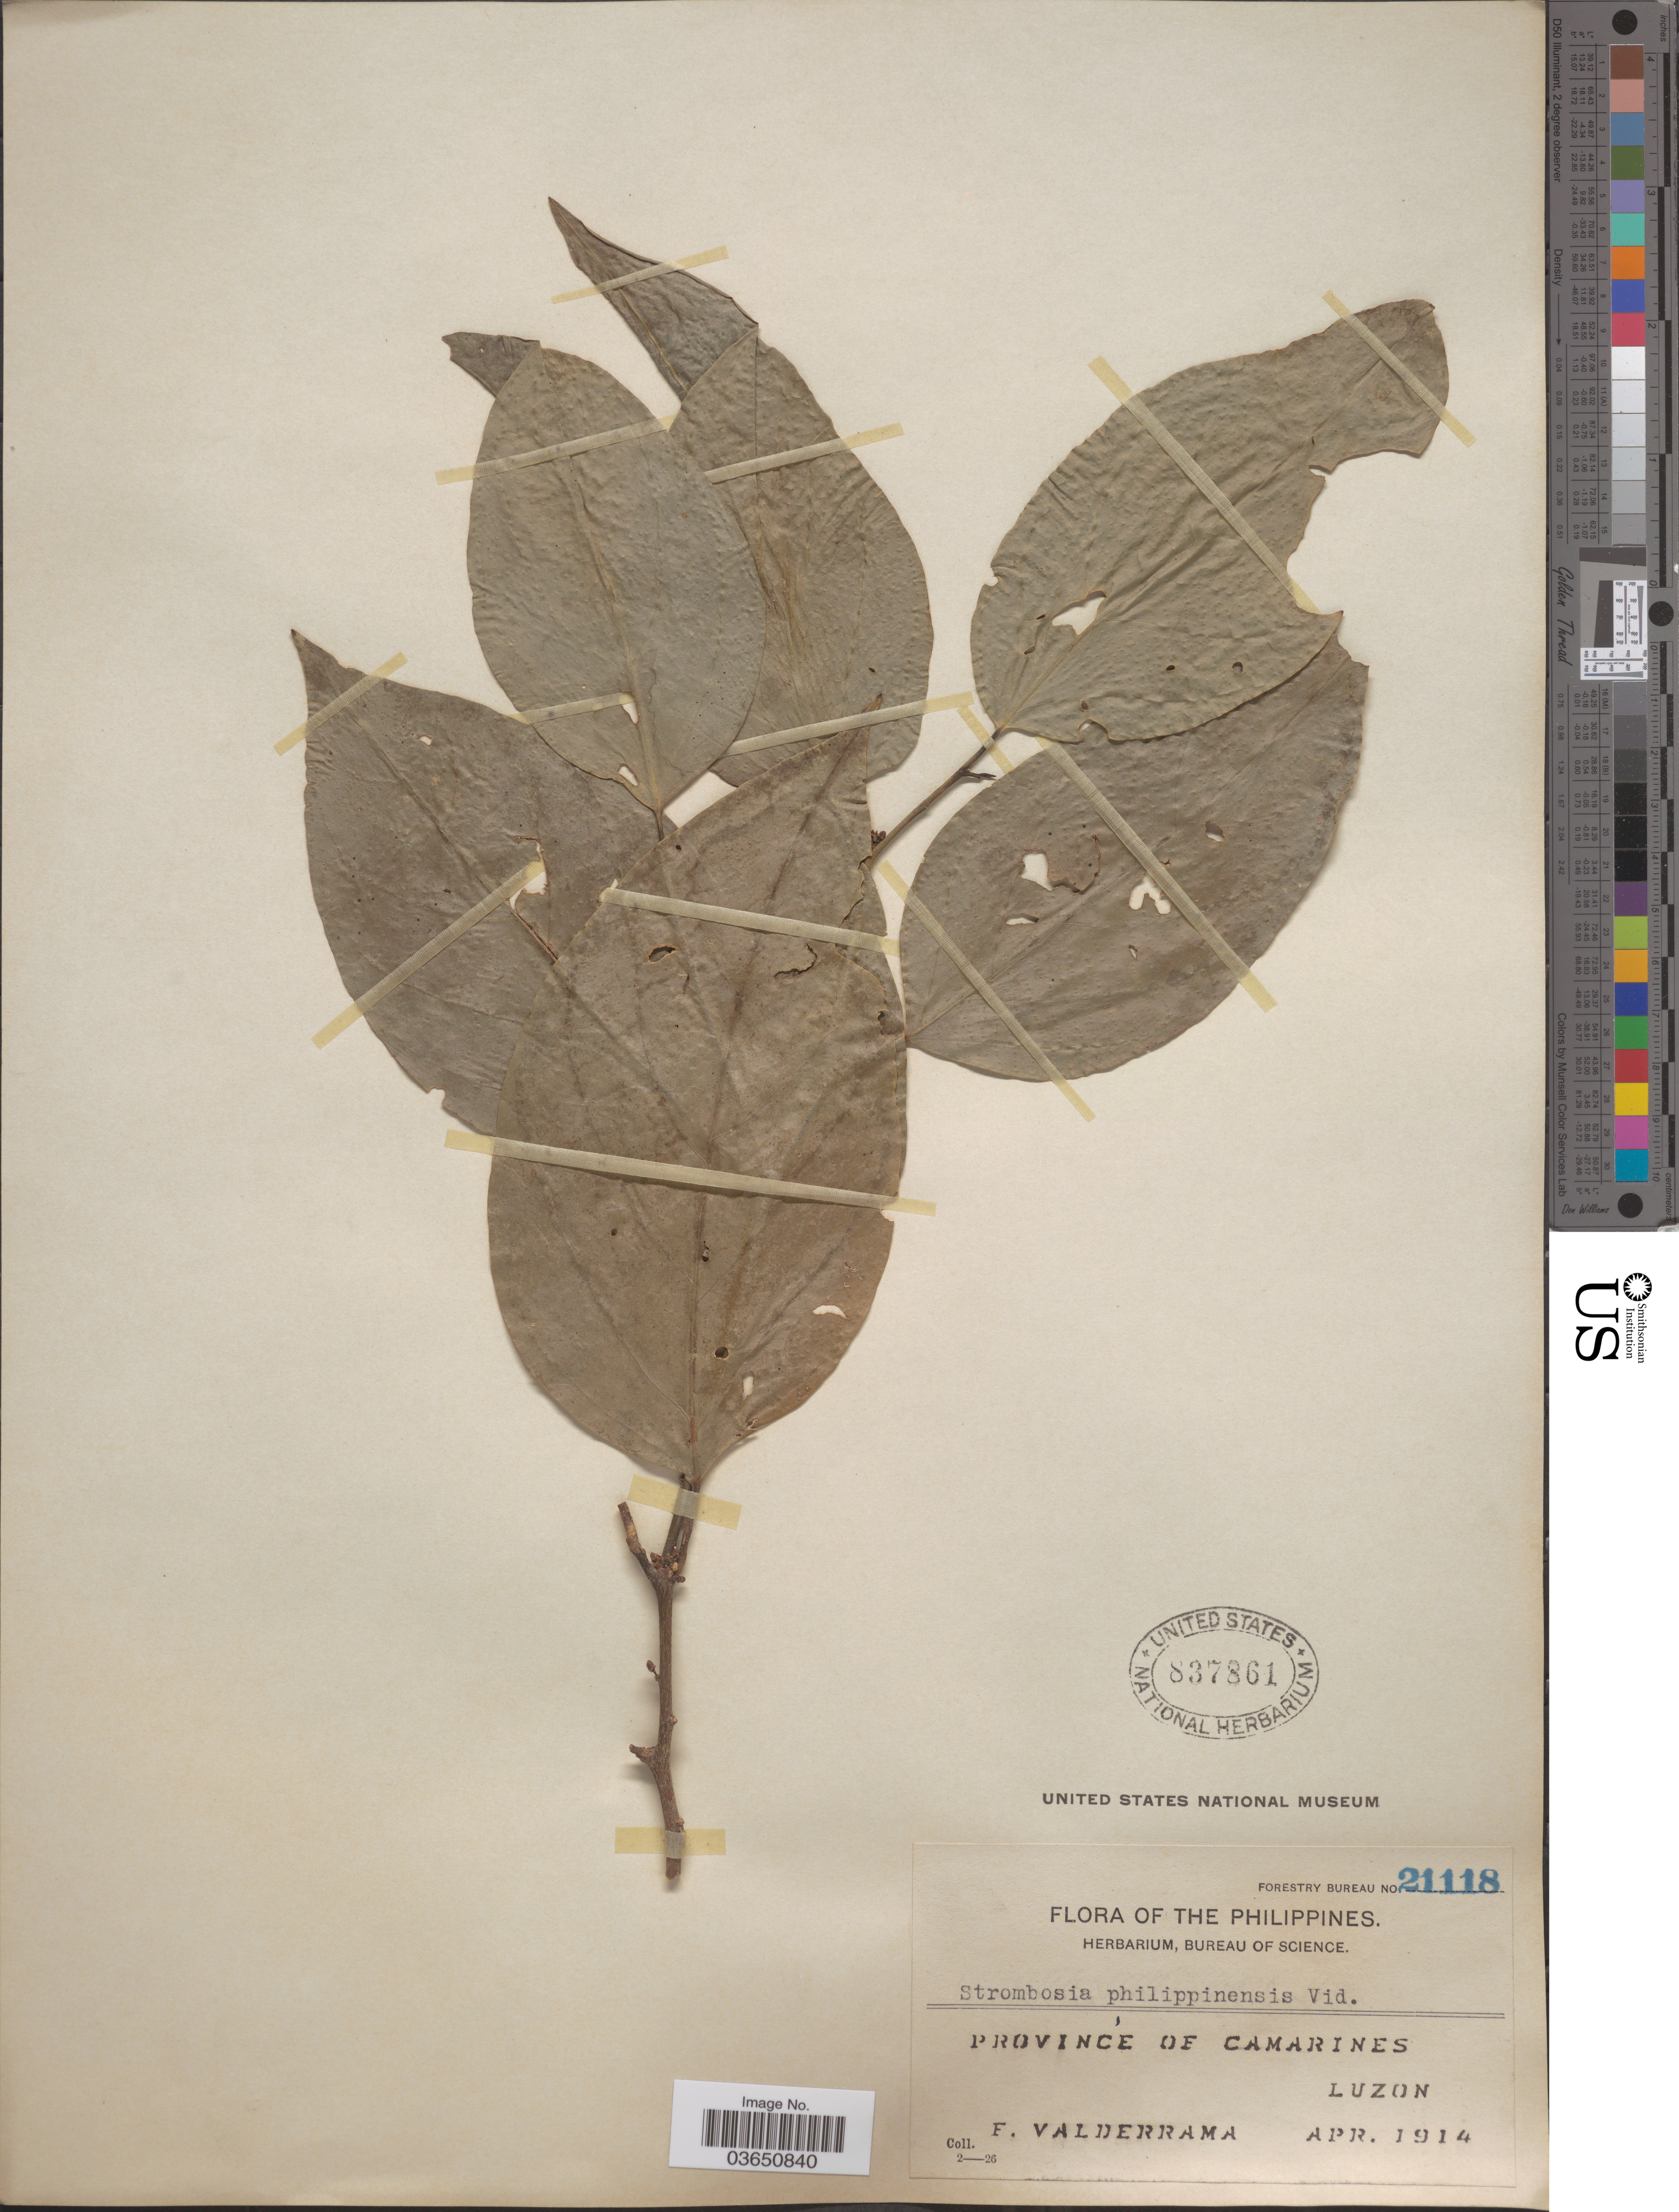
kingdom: Plantae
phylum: Tracheophyta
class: Magnoliopsida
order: Santalales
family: Strombosiaceae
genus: Strombosia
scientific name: Strombosia philippinensis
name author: (Baill.) Rolfe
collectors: F. Valderrama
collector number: Forestry Bureau 21118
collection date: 1914-04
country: Philippines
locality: Province of Camarines. Luzon.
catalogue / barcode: US 837861